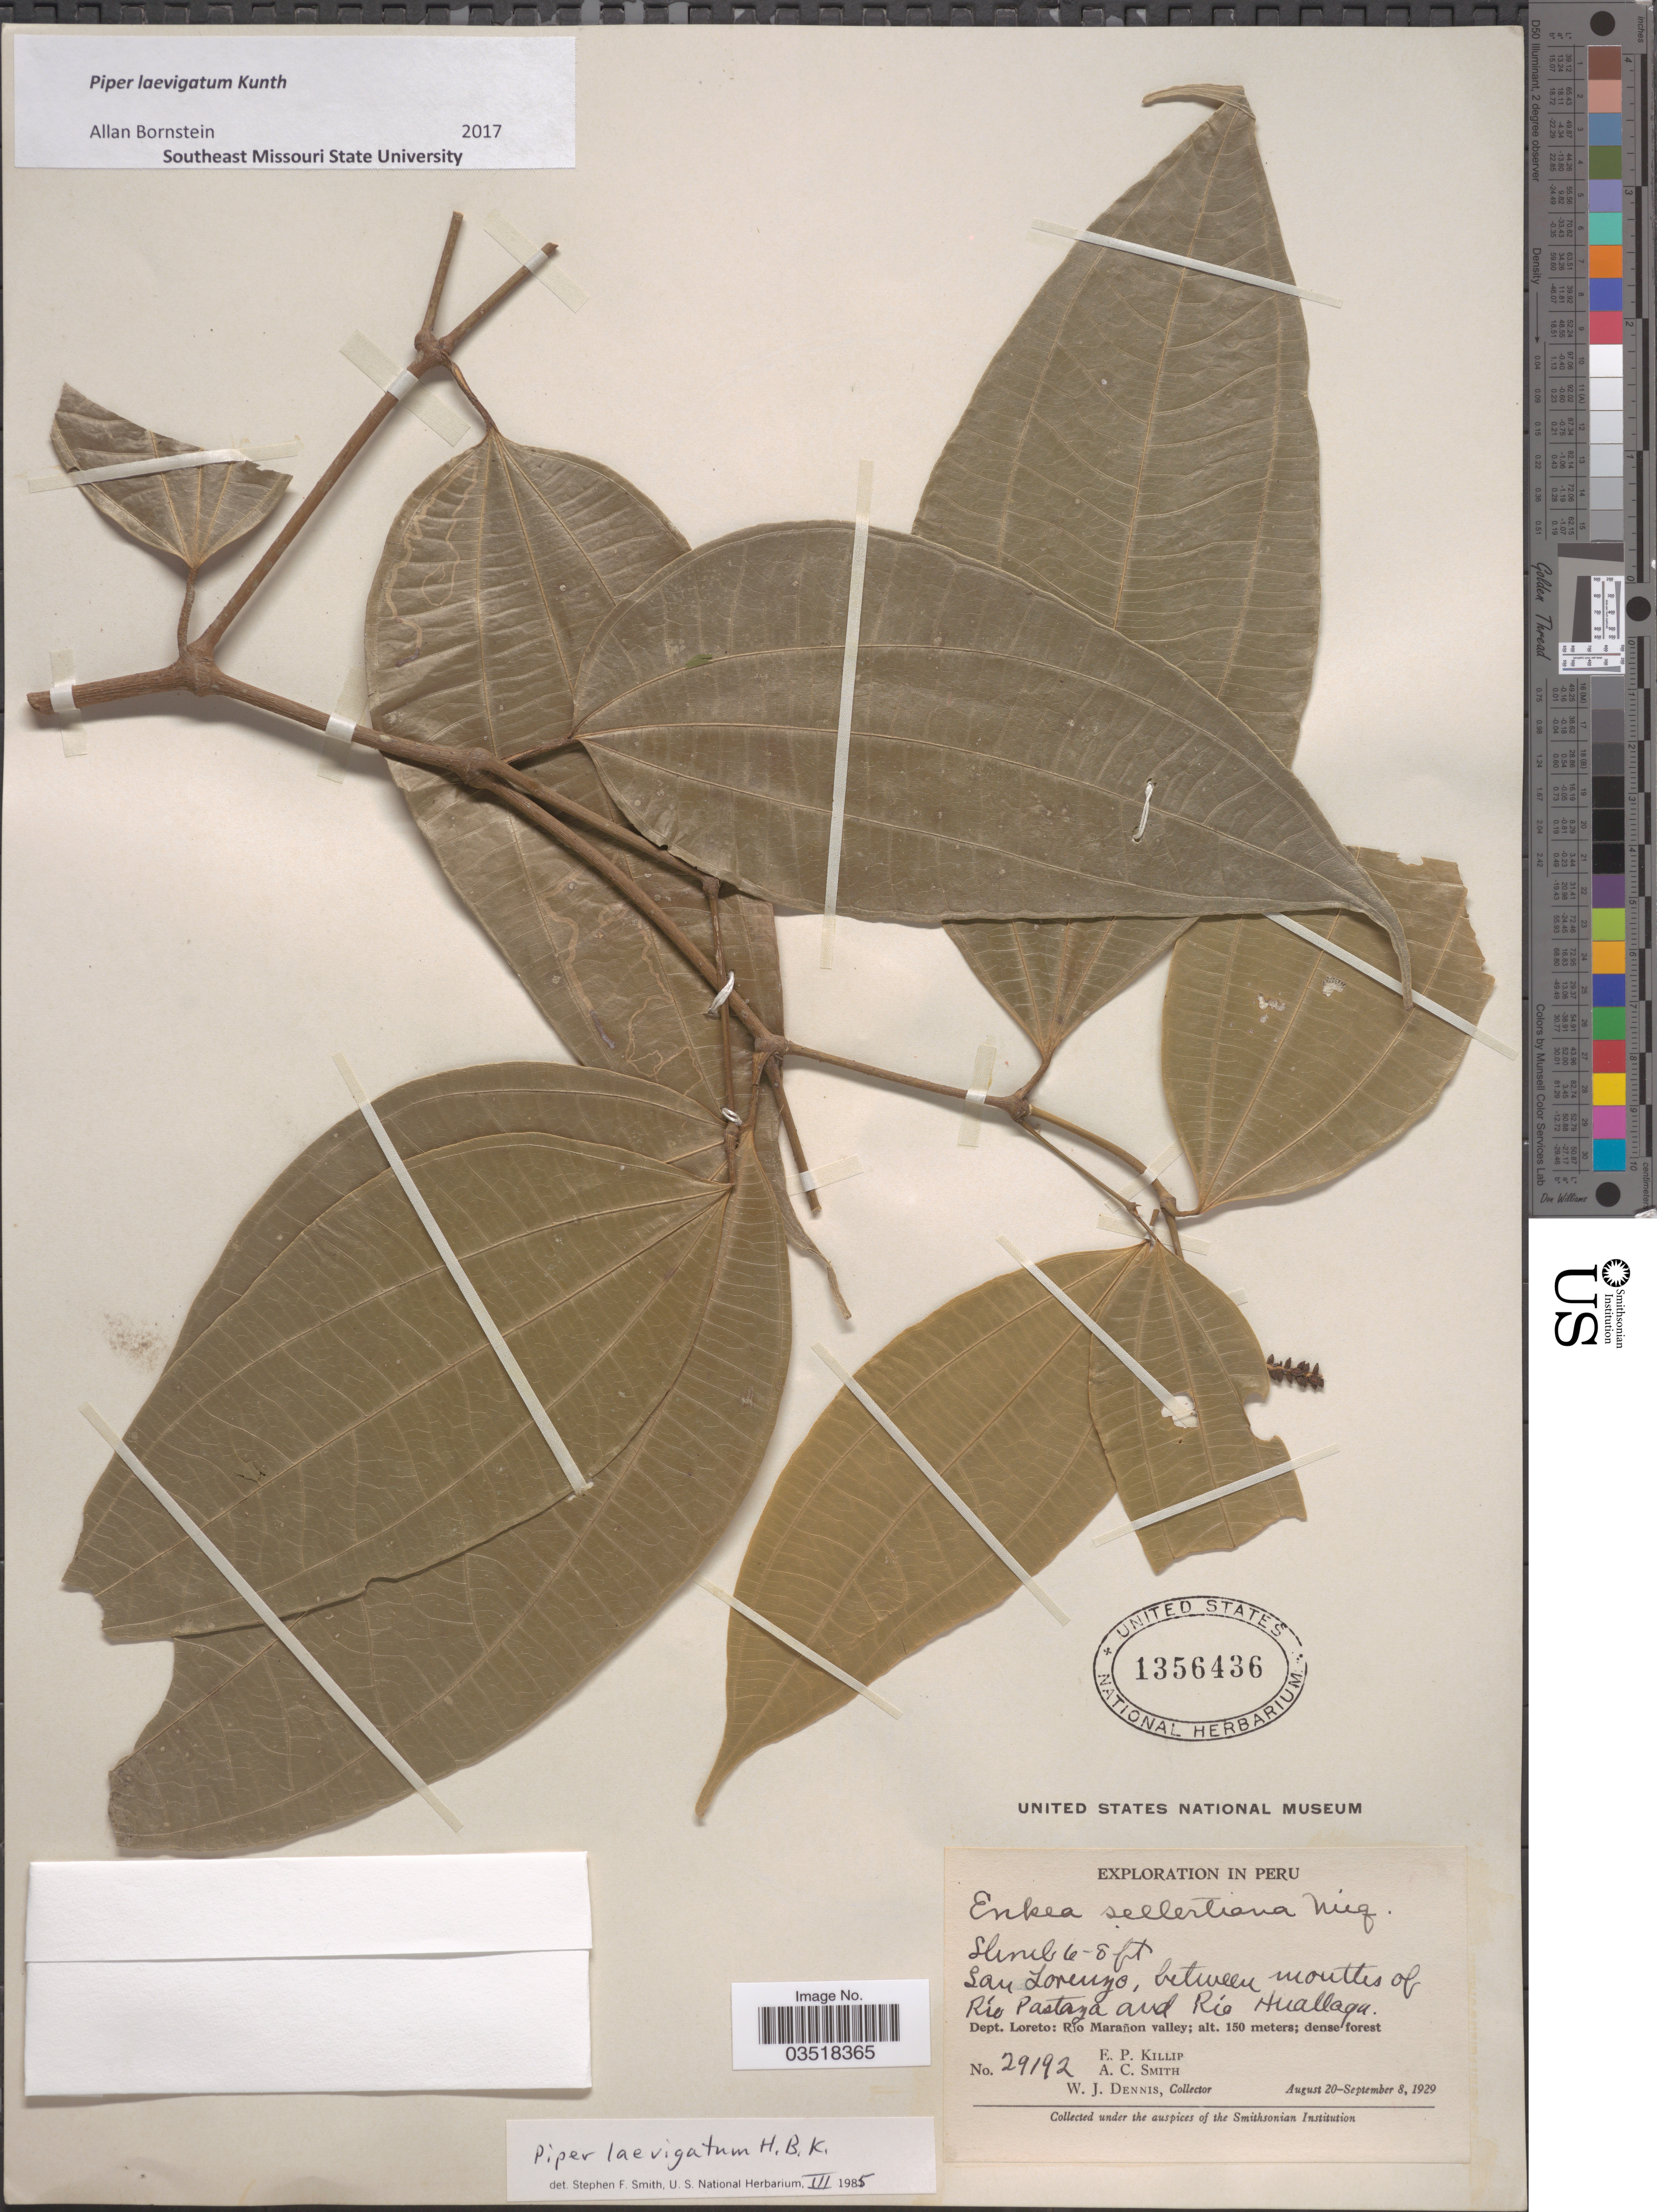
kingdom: Plantae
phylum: Tracheophyta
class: Magnoliopsida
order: Piperales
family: Piperaceae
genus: Piper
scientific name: Piper laevigatum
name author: Kunth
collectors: E. P. Killip & A. C. Smith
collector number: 29192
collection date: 1929-08-20/1929-09-08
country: Peru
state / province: Loreto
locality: San Lorenzo, between mouths of Río Pastaza and Río Huallagu. Dept. Loreto: Río Marañon valley.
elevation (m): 150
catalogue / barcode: US 1356436